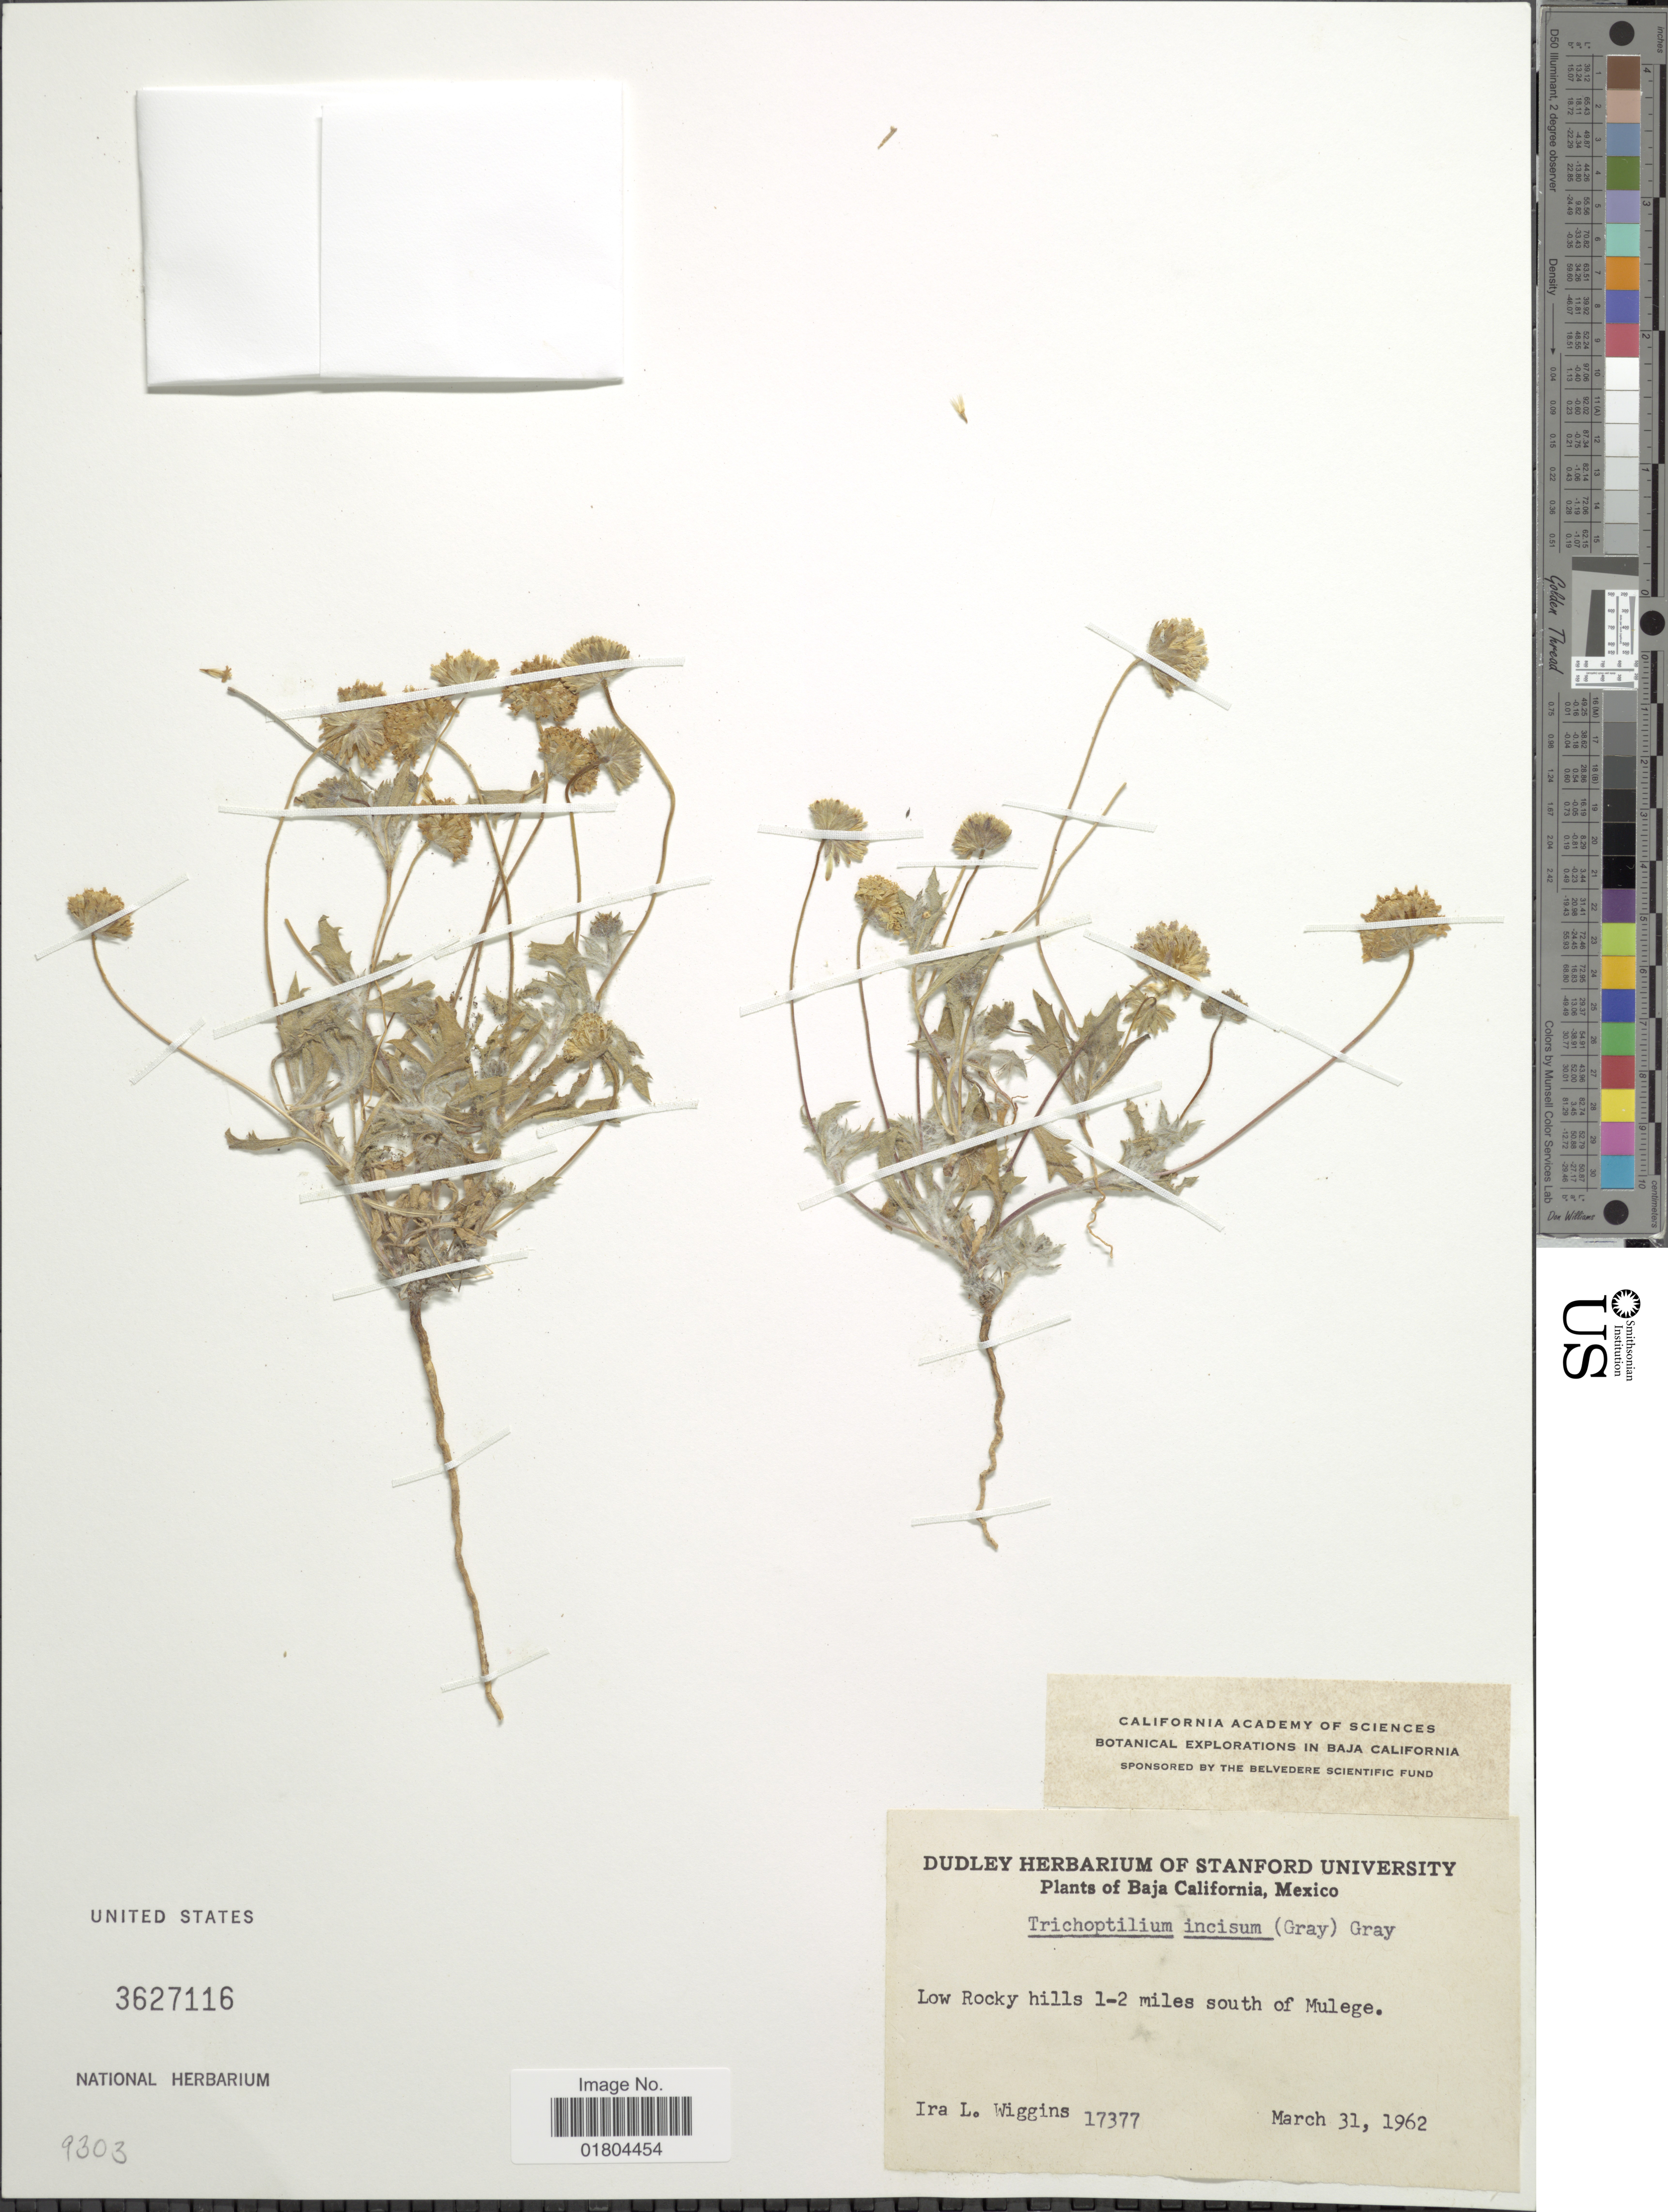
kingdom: Plantae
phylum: Tracheophyta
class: Magnoliopsida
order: Asterales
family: Asteraceae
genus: Trichoptilium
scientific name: Trichoptilium incisum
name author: (A. Gray) A. Gray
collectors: I. L. Wiggins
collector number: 17377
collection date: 1962-03-31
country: Mexico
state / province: Baja California Sur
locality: Low Rocky hills 1-2 miles south of Mulege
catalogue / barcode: US 3627116